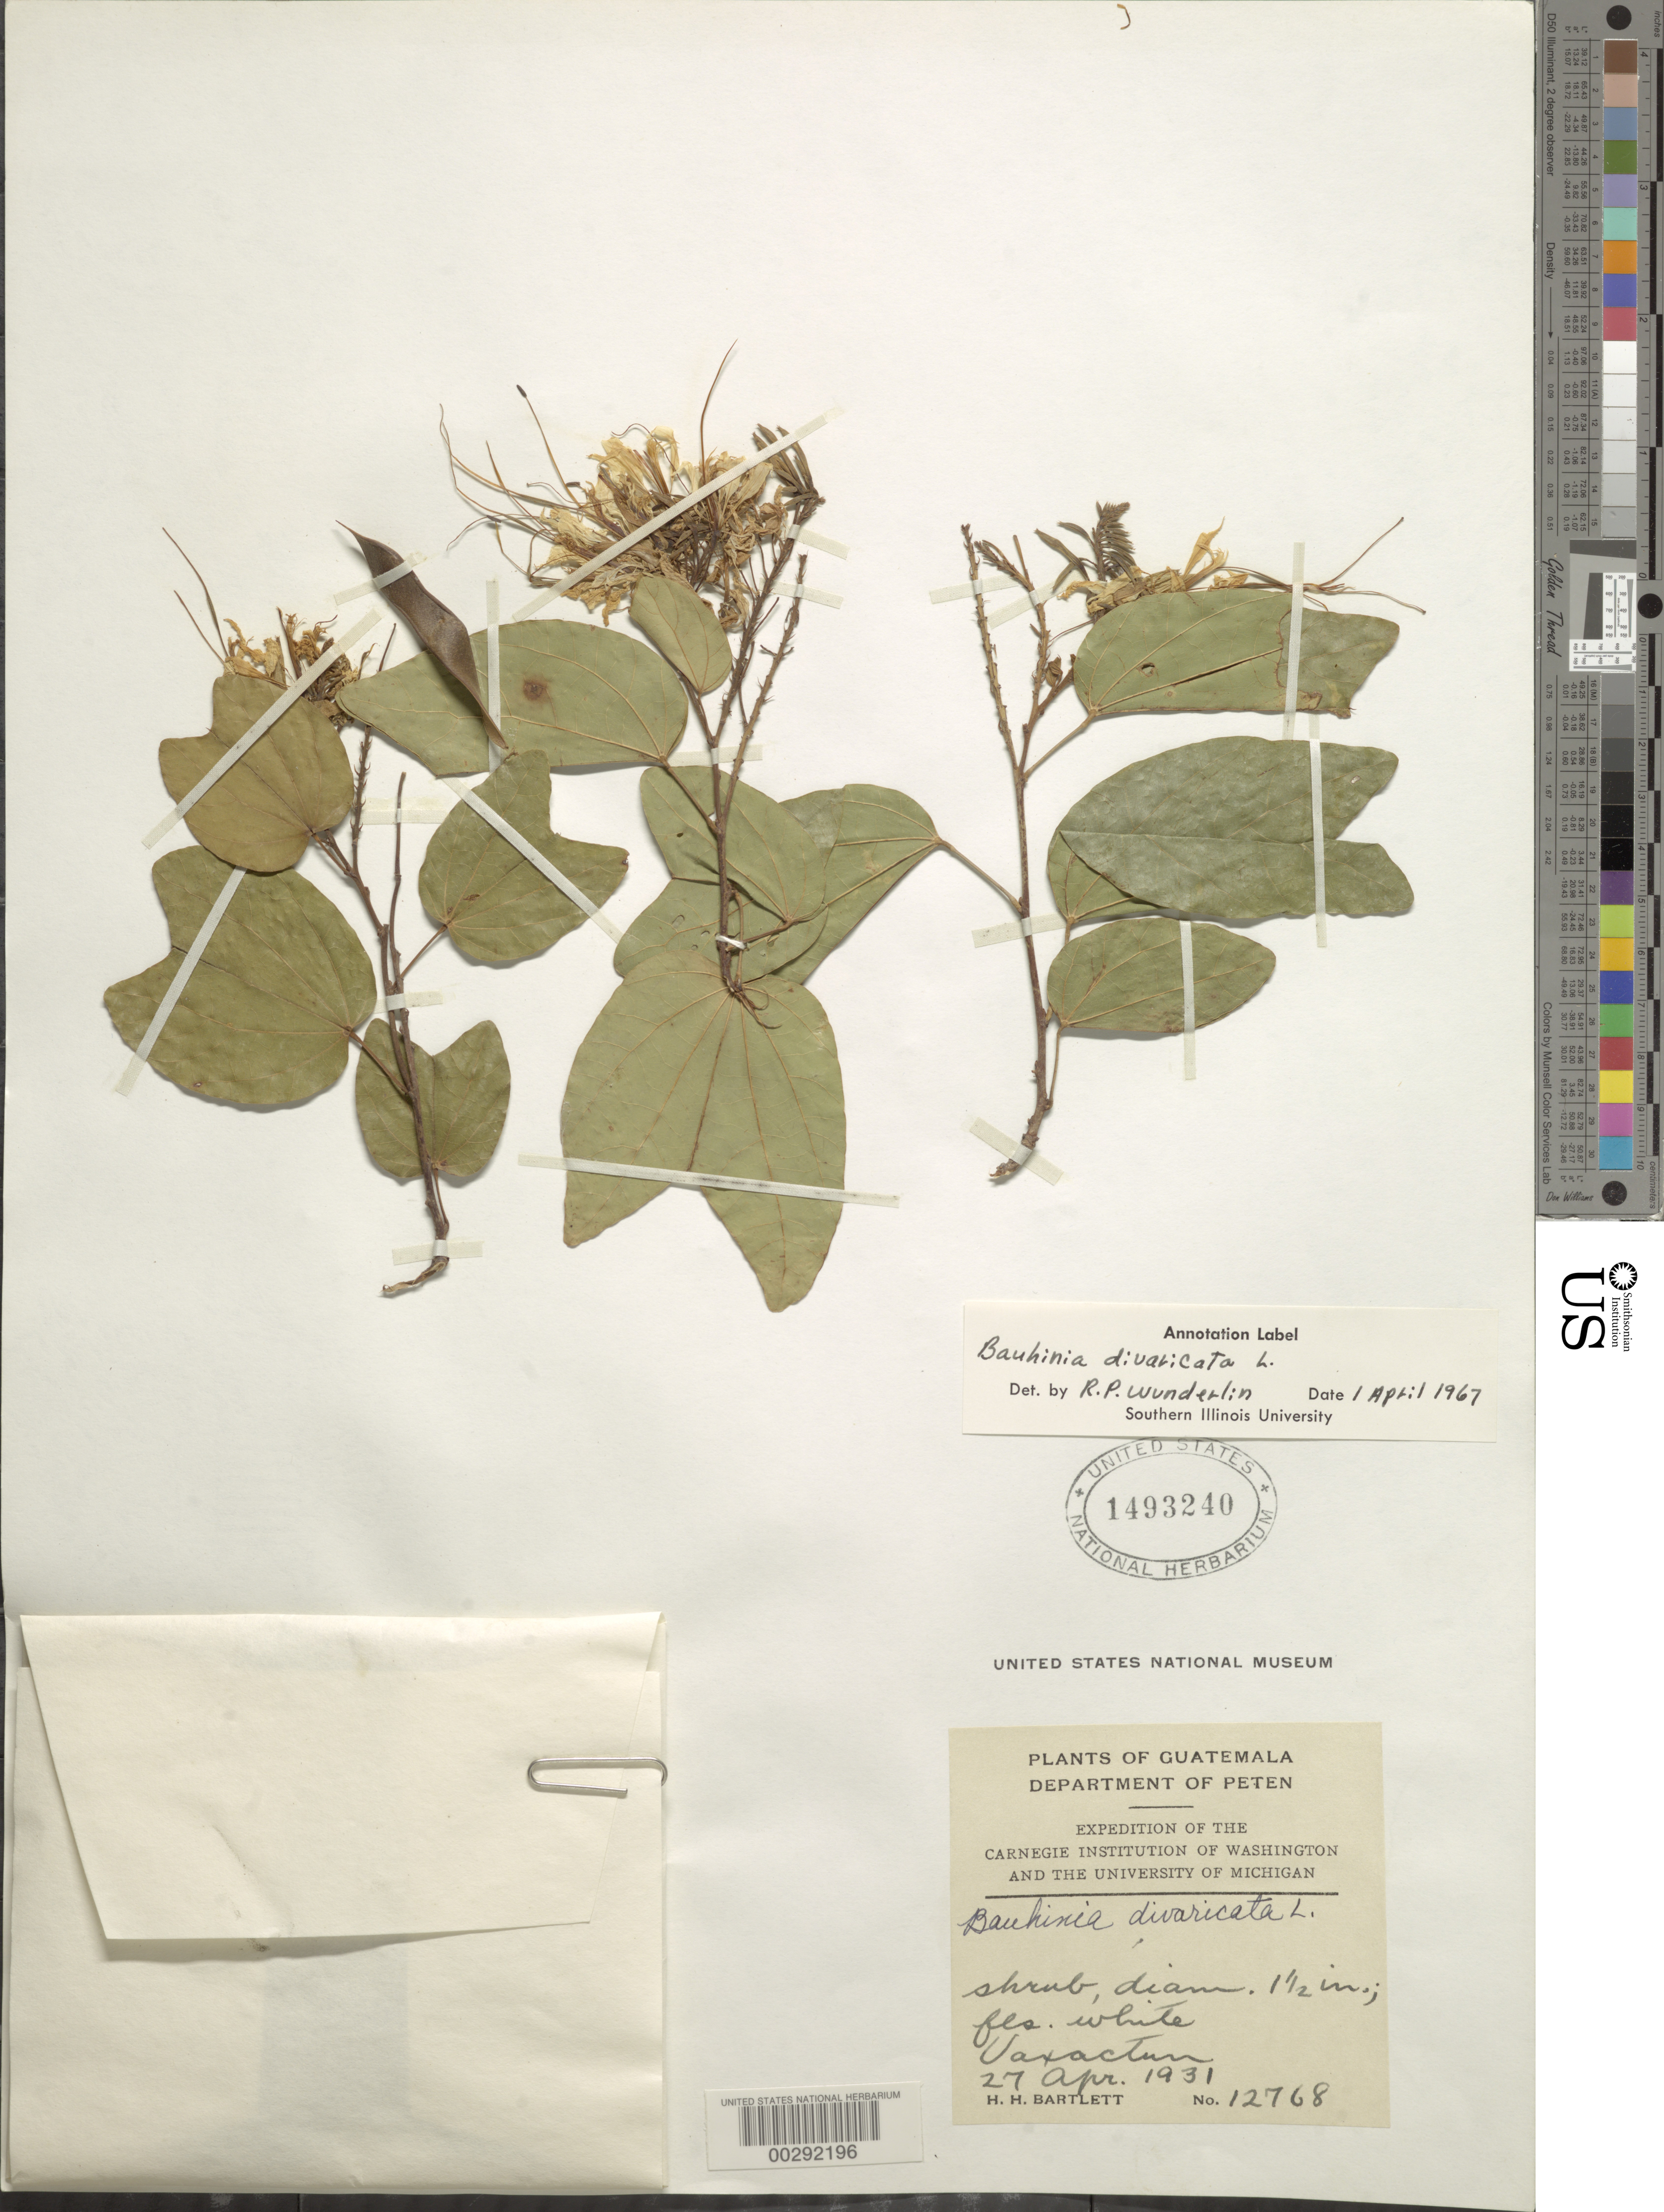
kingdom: Plantae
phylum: Tracheophyta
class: Magnoliopsida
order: Fabales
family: Fabaceae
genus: Bauhinia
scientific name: Bauhinia divaricata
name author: L.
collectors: H. H. Bartlett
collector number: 12768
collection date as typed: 27 Apr 1931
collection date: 1931-04-27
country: Guatemala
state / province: El Petén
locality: Uaxactún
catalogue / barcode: US 1493240